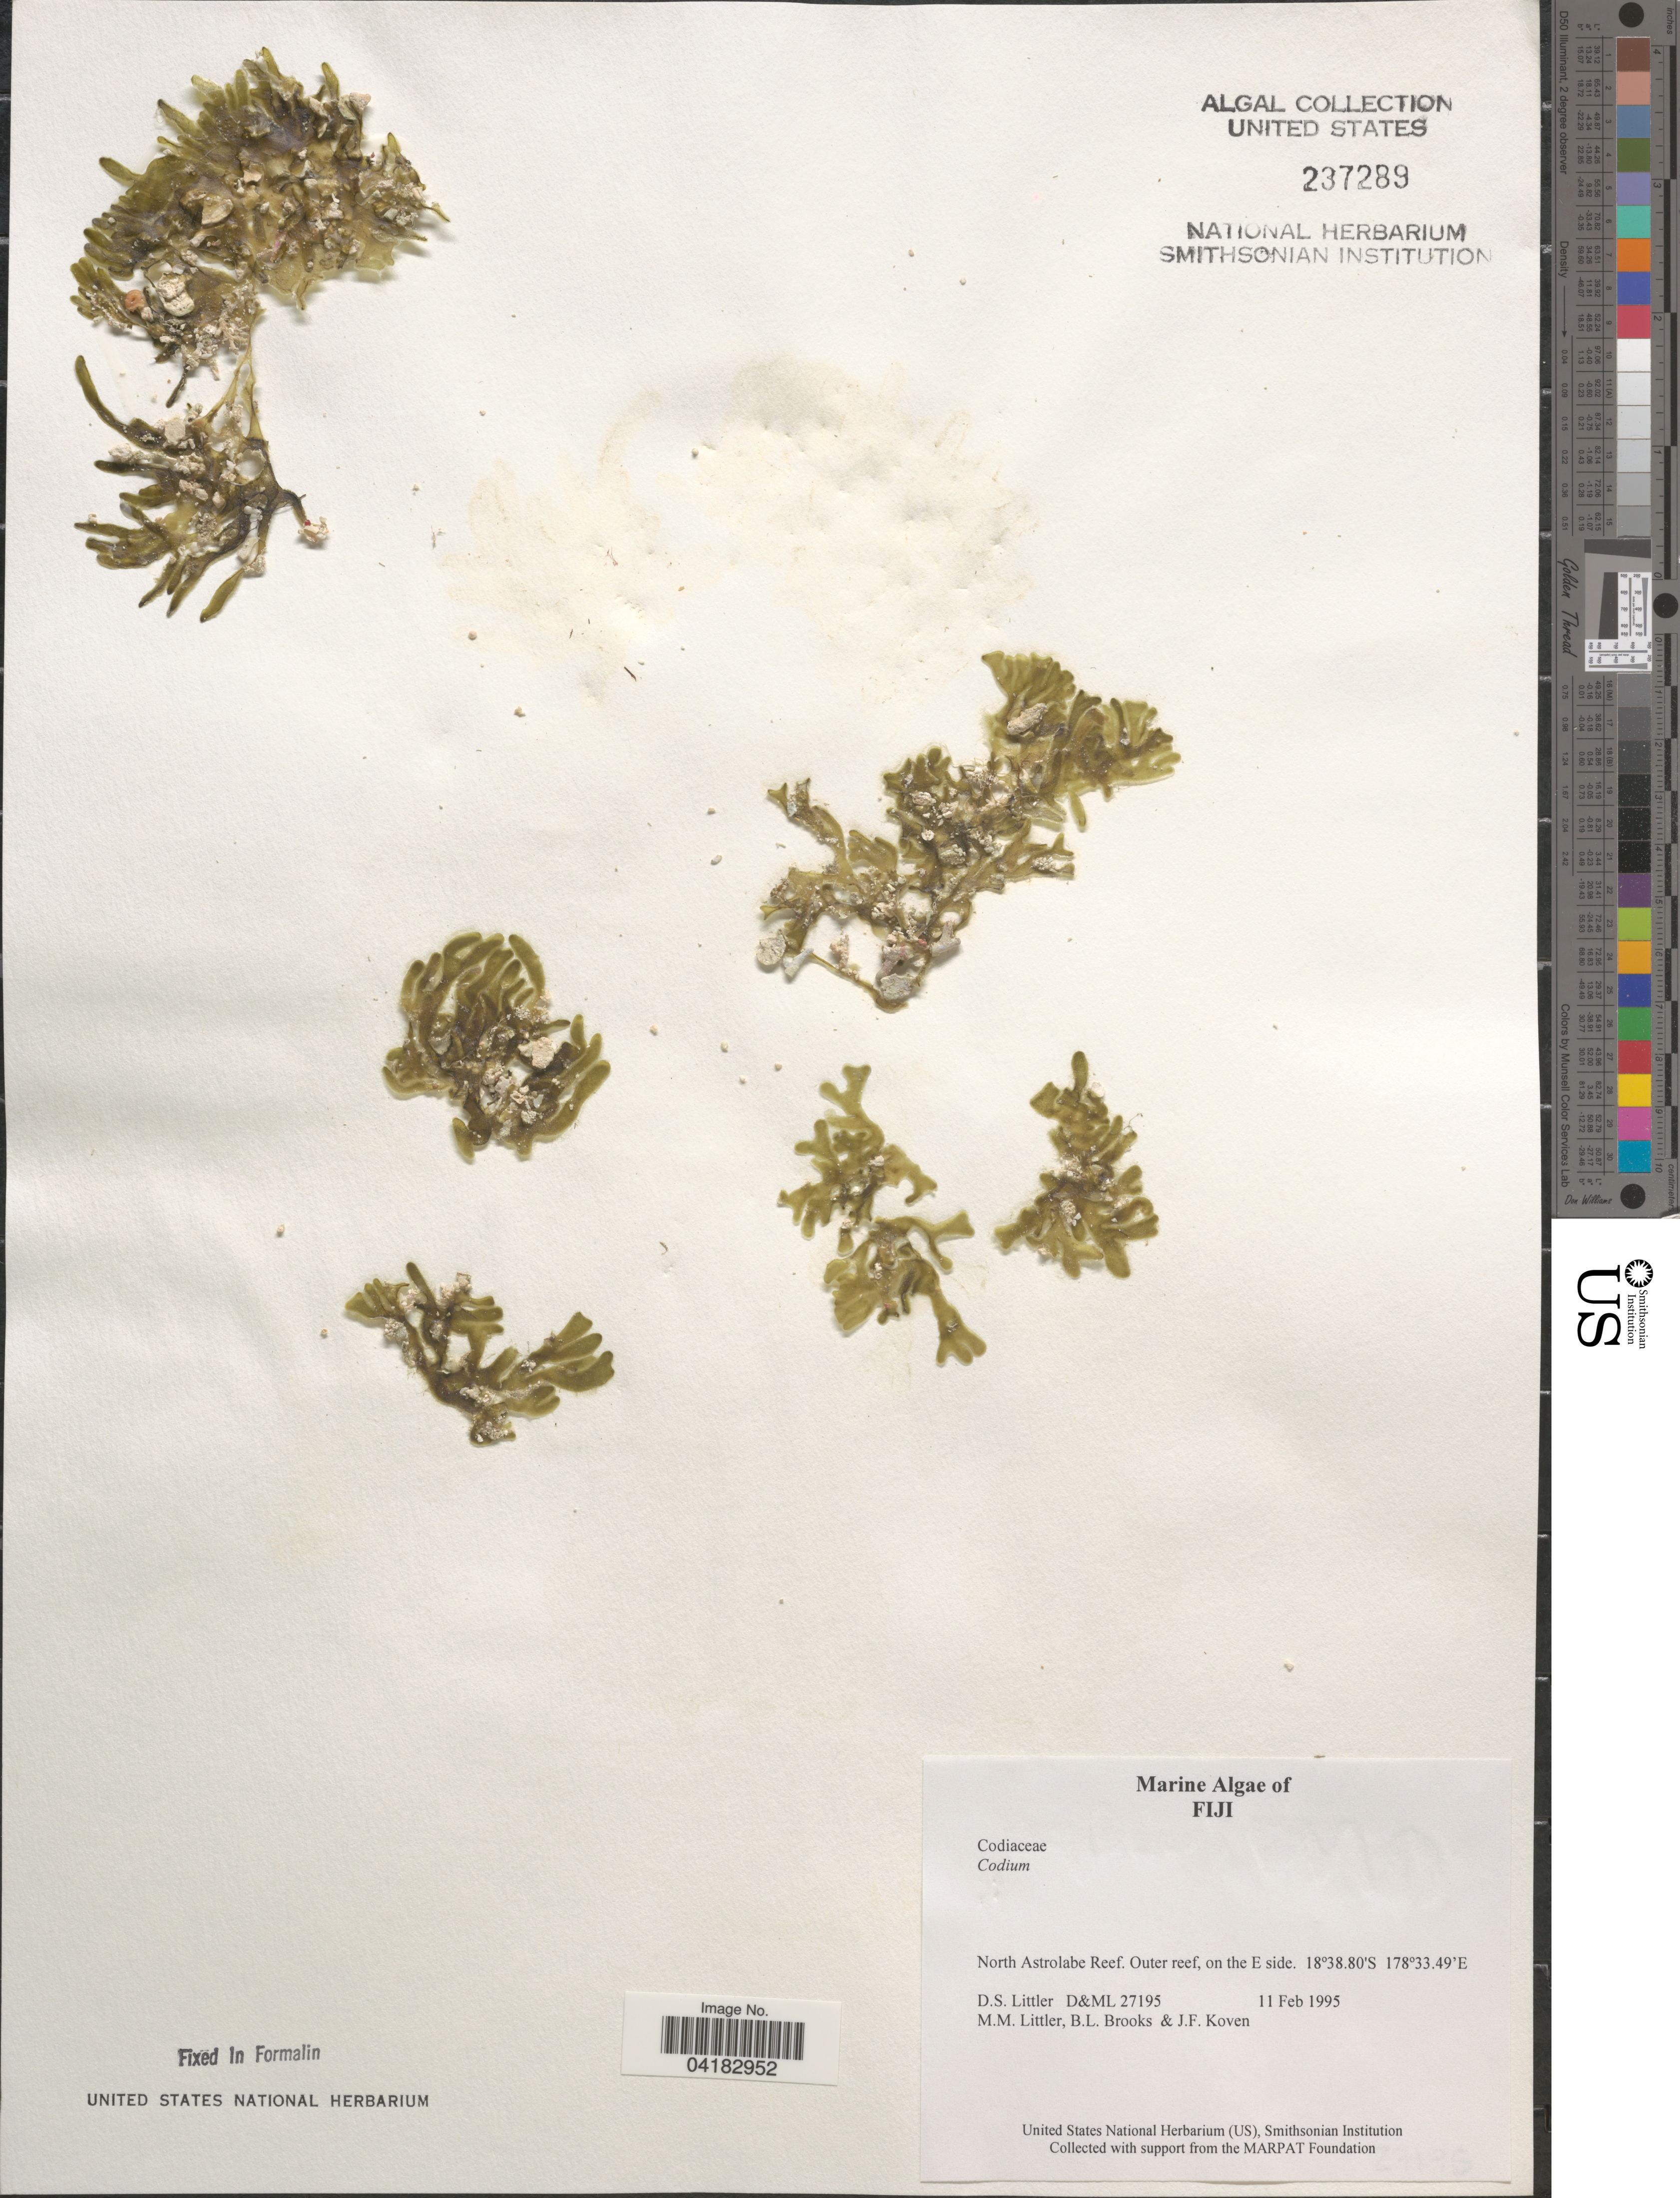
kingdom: Plantae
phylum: Chlorophyta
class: Ulvophyceae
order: Bryopsidales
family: Codiaceae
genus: Codium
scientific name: Codium sp.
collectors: D. S. Littler, B. Brooks & J. Koven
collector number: D&ML27195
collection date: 1995-02-11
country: Fiji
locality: North Astrolabe Reef. Outer reef, on the E side.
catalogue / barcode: US 237289